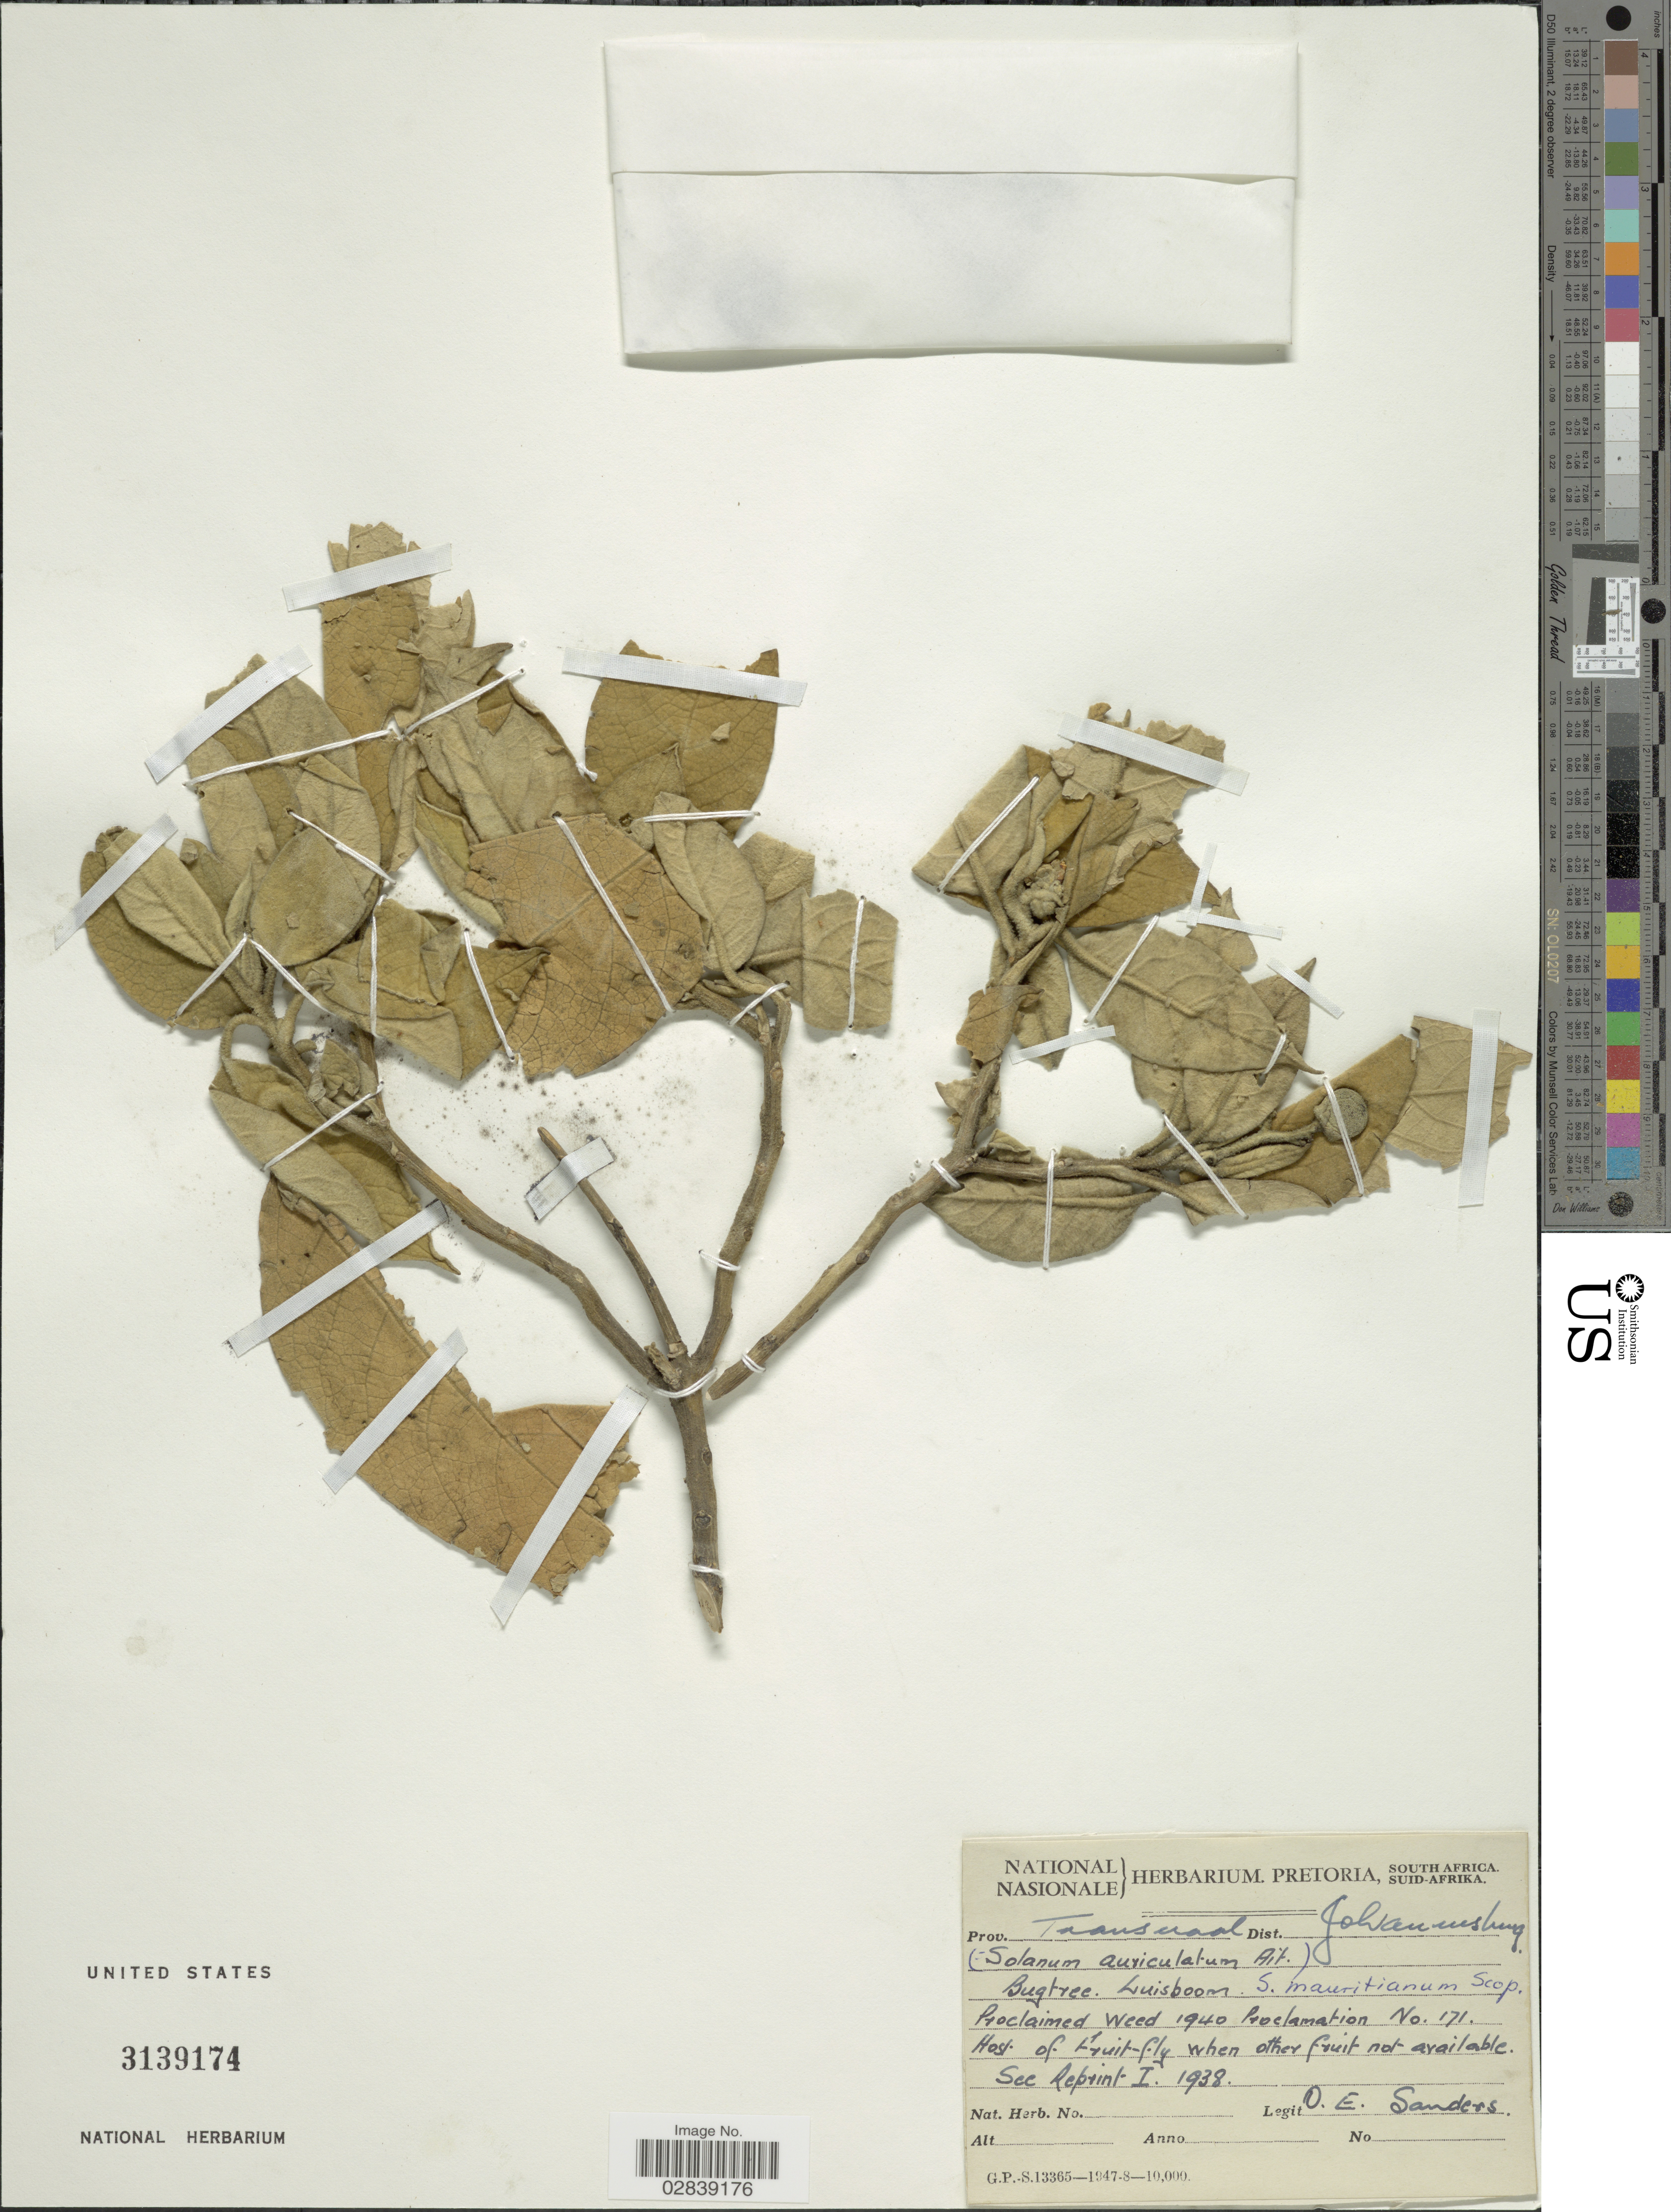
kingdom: Plantae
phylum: Tracheophyta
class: Magnoliopsida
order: Solanales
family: Solanaceae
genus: Solanum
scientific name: Solanum mauritianum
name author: Scop.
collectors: O. Sanders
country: South Africa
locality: Prov. Transvaal, Dist. Johannesburg.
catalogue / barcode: US 3139174